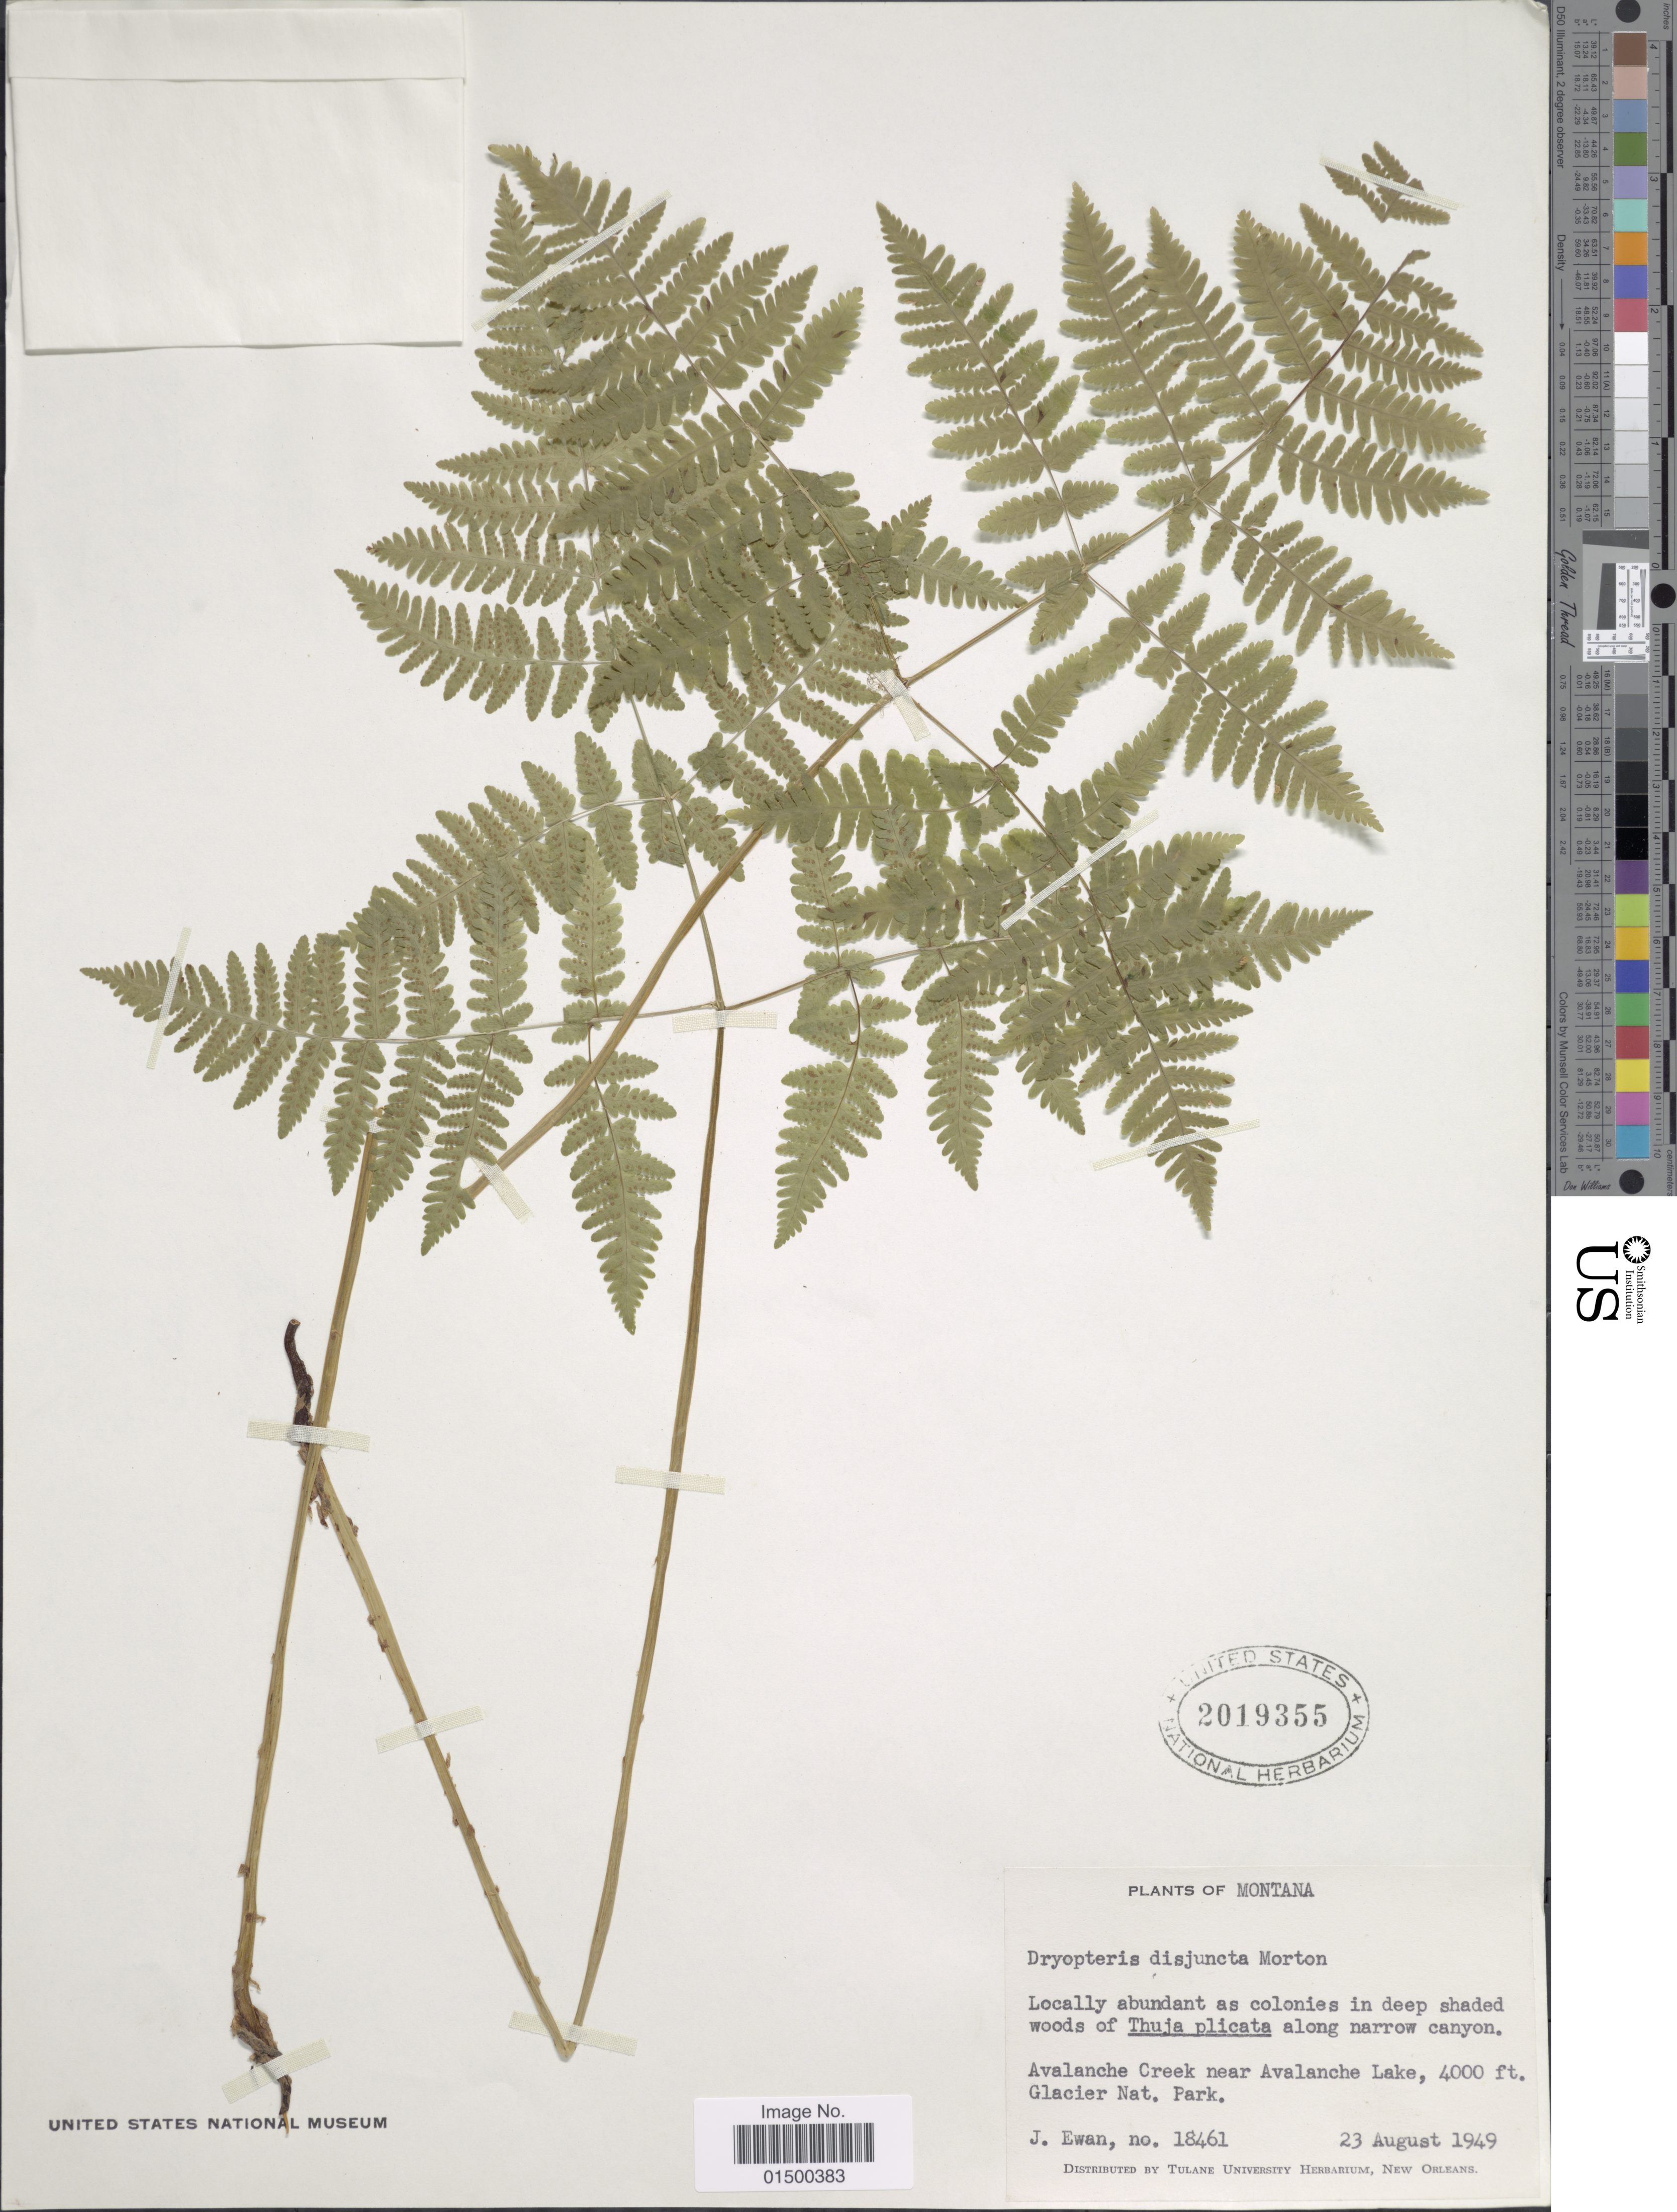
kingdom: Plantae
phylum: Tracheophyta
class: Polypodiopsida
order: Polypodiales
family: Cystopteridaceae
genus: Gymnocarpium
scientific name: Gymnocarpium disjunctum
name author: (Rupr.) Ching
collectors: J. A. Ewan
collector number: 18461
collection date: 1949-08-23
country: United States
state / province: Montana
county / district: Flathead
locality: Avalanche Creek near Avalanche Lake, Lake. Glacier Nat. Park.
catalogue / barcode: US 2019355